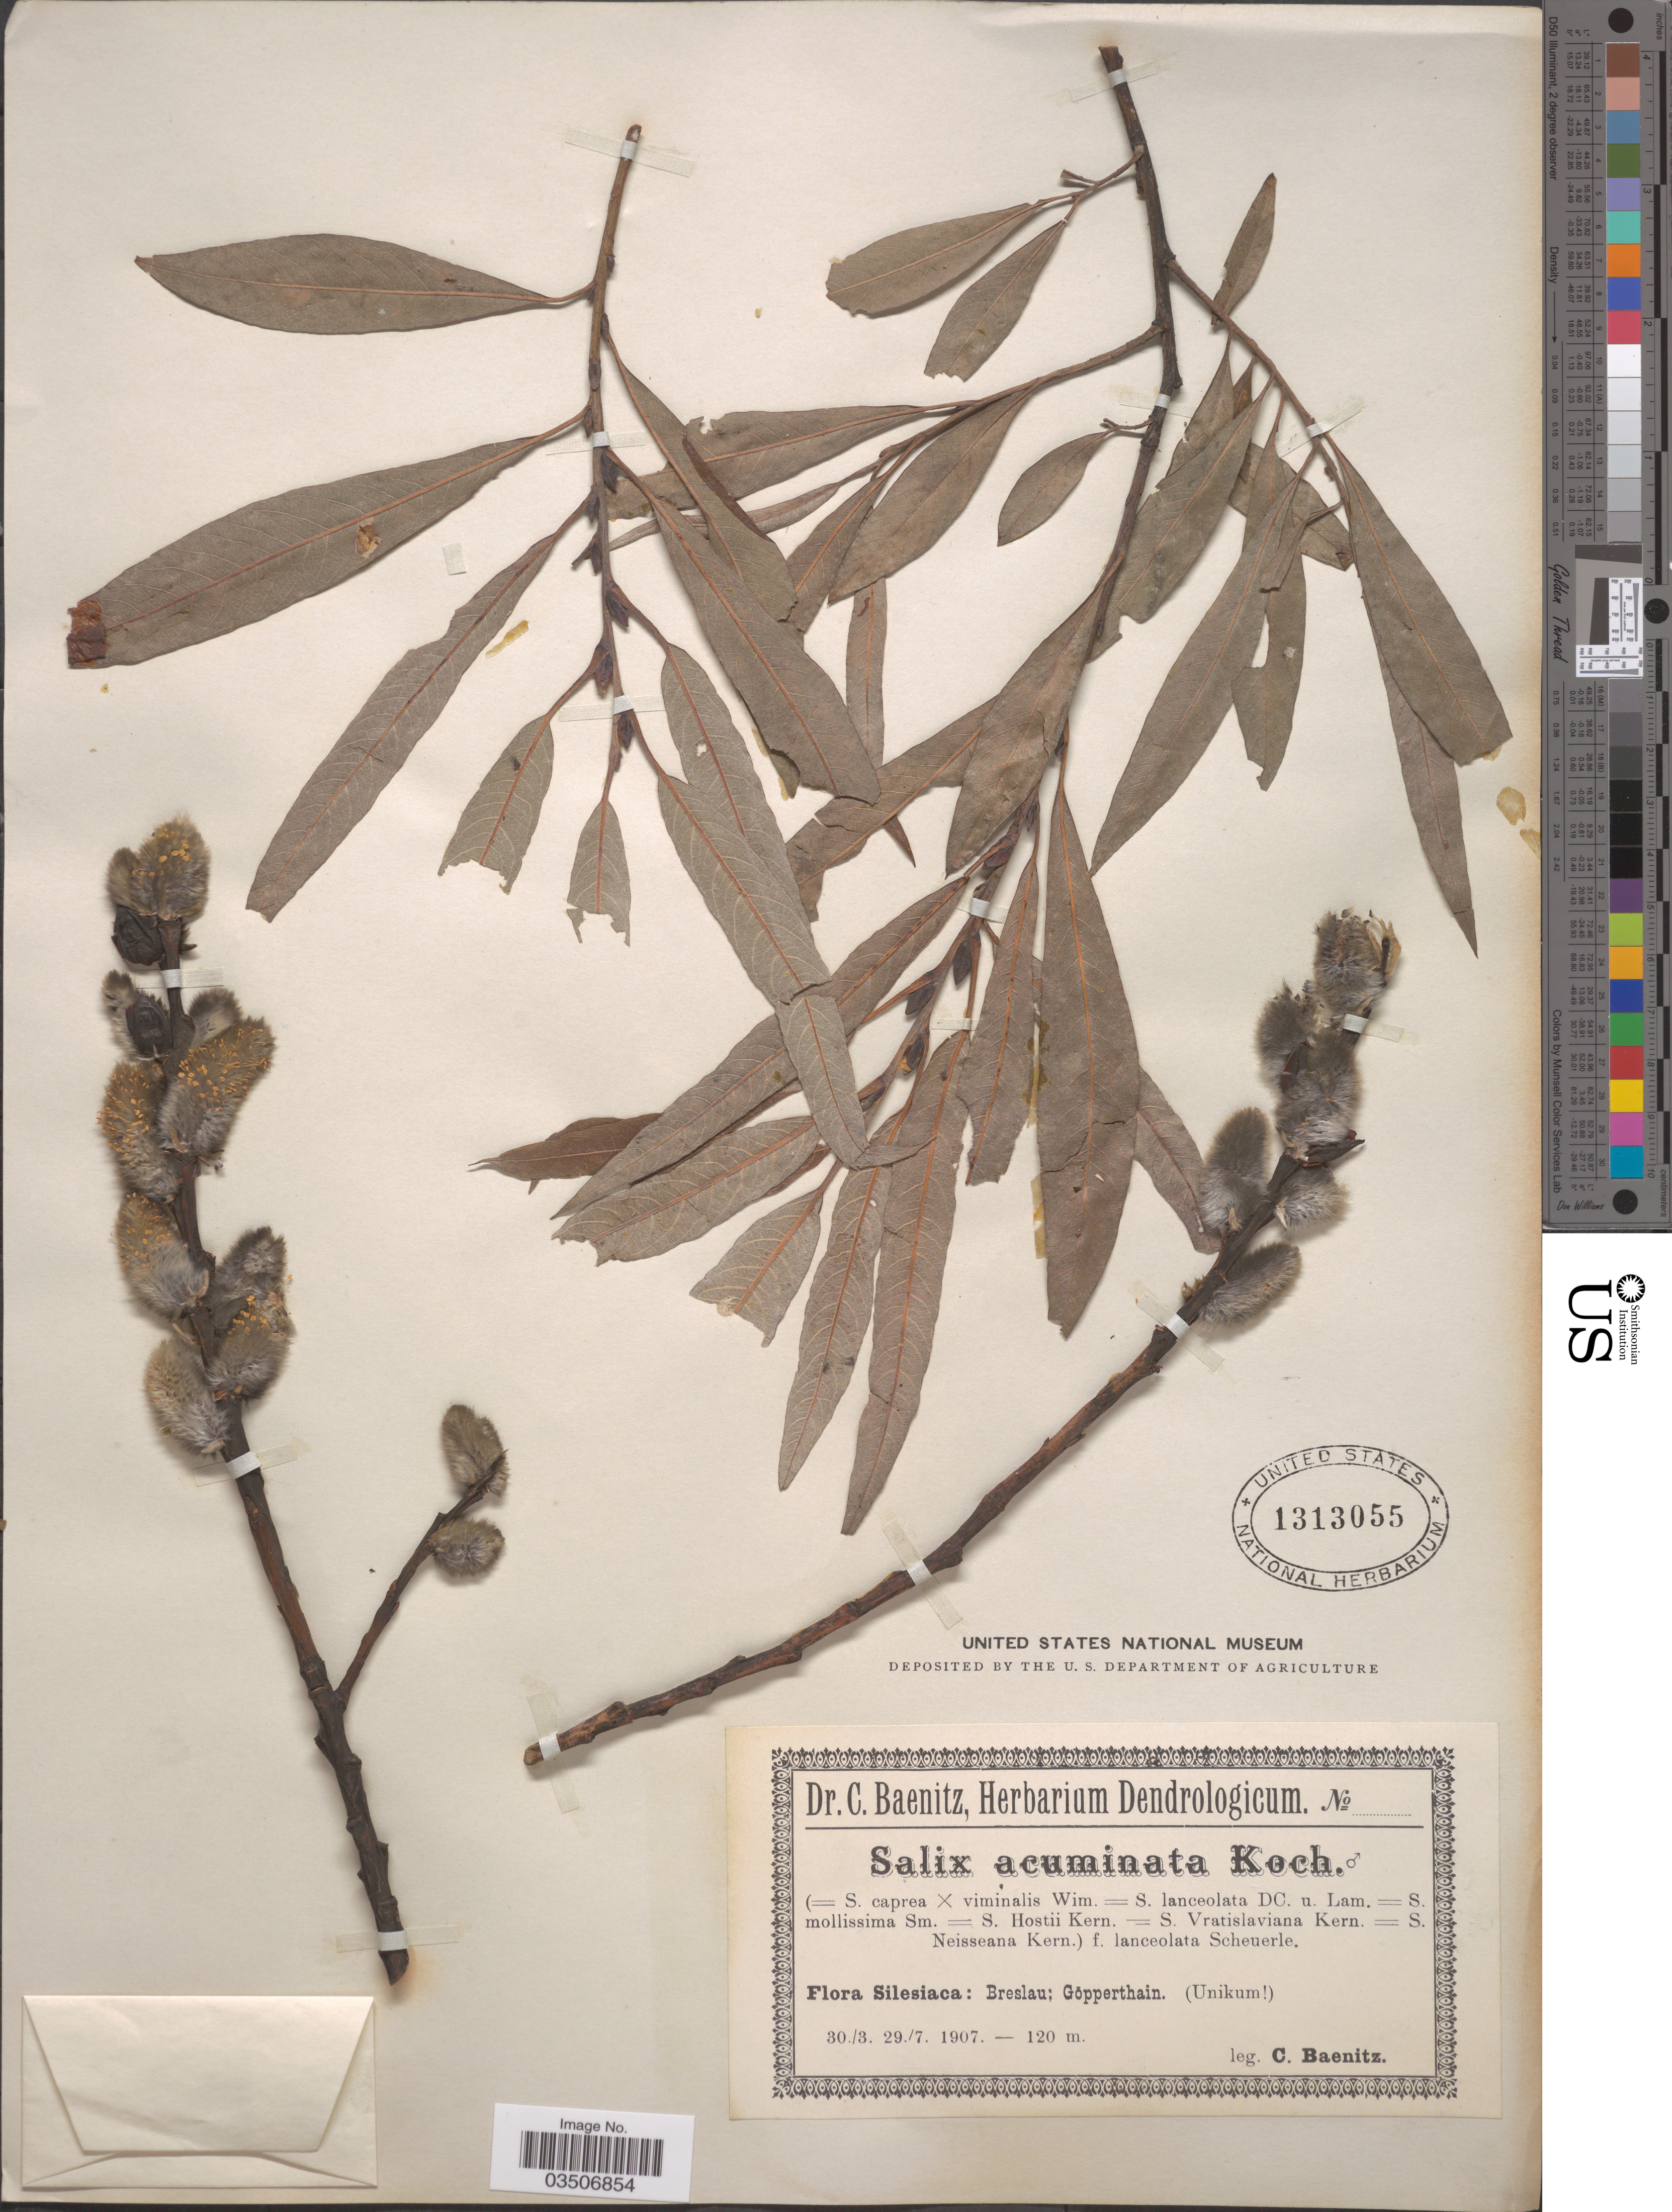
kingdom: Plantae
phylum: Tracheophyta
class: Magnoliopsida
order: Malpighiales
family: Salicaceae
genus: Salix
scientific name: Salix acuminata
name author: Thuill.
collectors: C. G. Baenitz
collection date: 1907-03-30/1907-07-29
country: Poland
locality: Silesiaca: Breslau; Göpperthain. (Unikum [illegible text]).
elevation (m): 120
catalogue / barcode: US 1313055